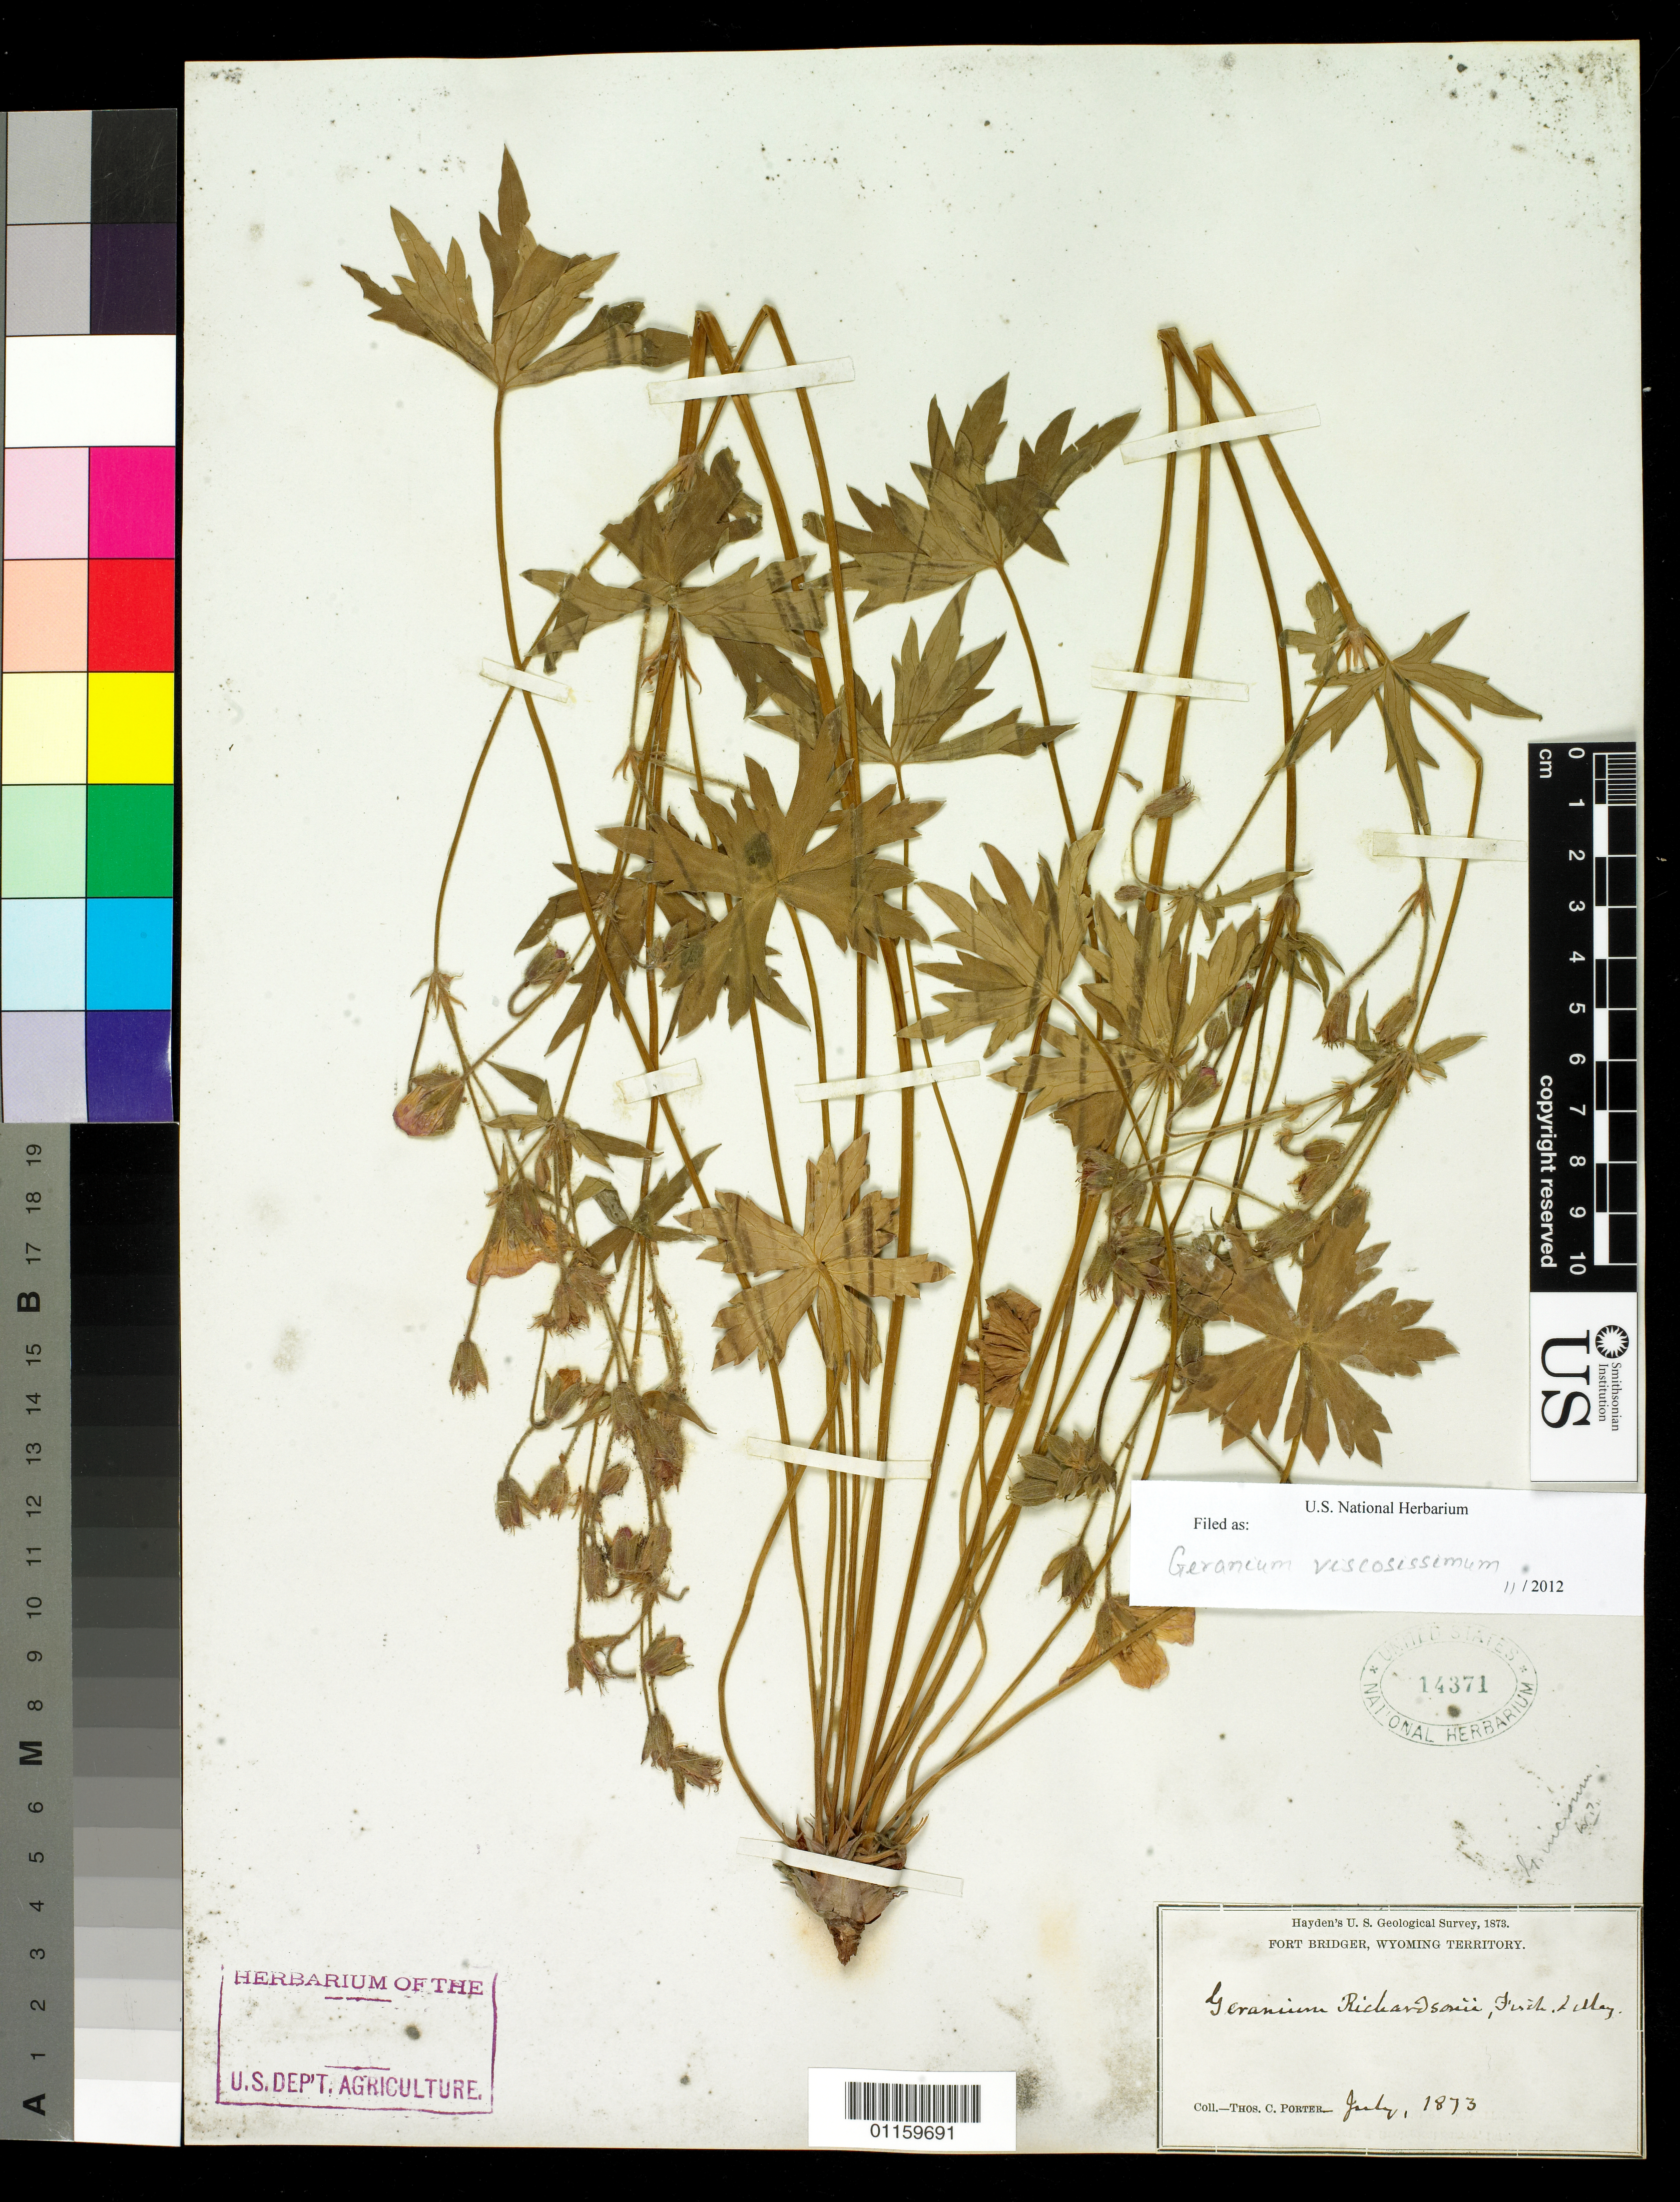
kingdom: Plantae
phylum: Tracheophyta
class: Magnoliopsida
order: Geraniales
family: Geraniaceae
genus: Geranium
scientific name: Geranium viscosissimum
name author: Fisch. & C.A. Mey.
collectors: T. C. Porter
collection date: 1873-07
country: United States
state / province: Wyoming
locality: Fort Bridger, Wyoming Territory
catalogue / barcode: US 14371